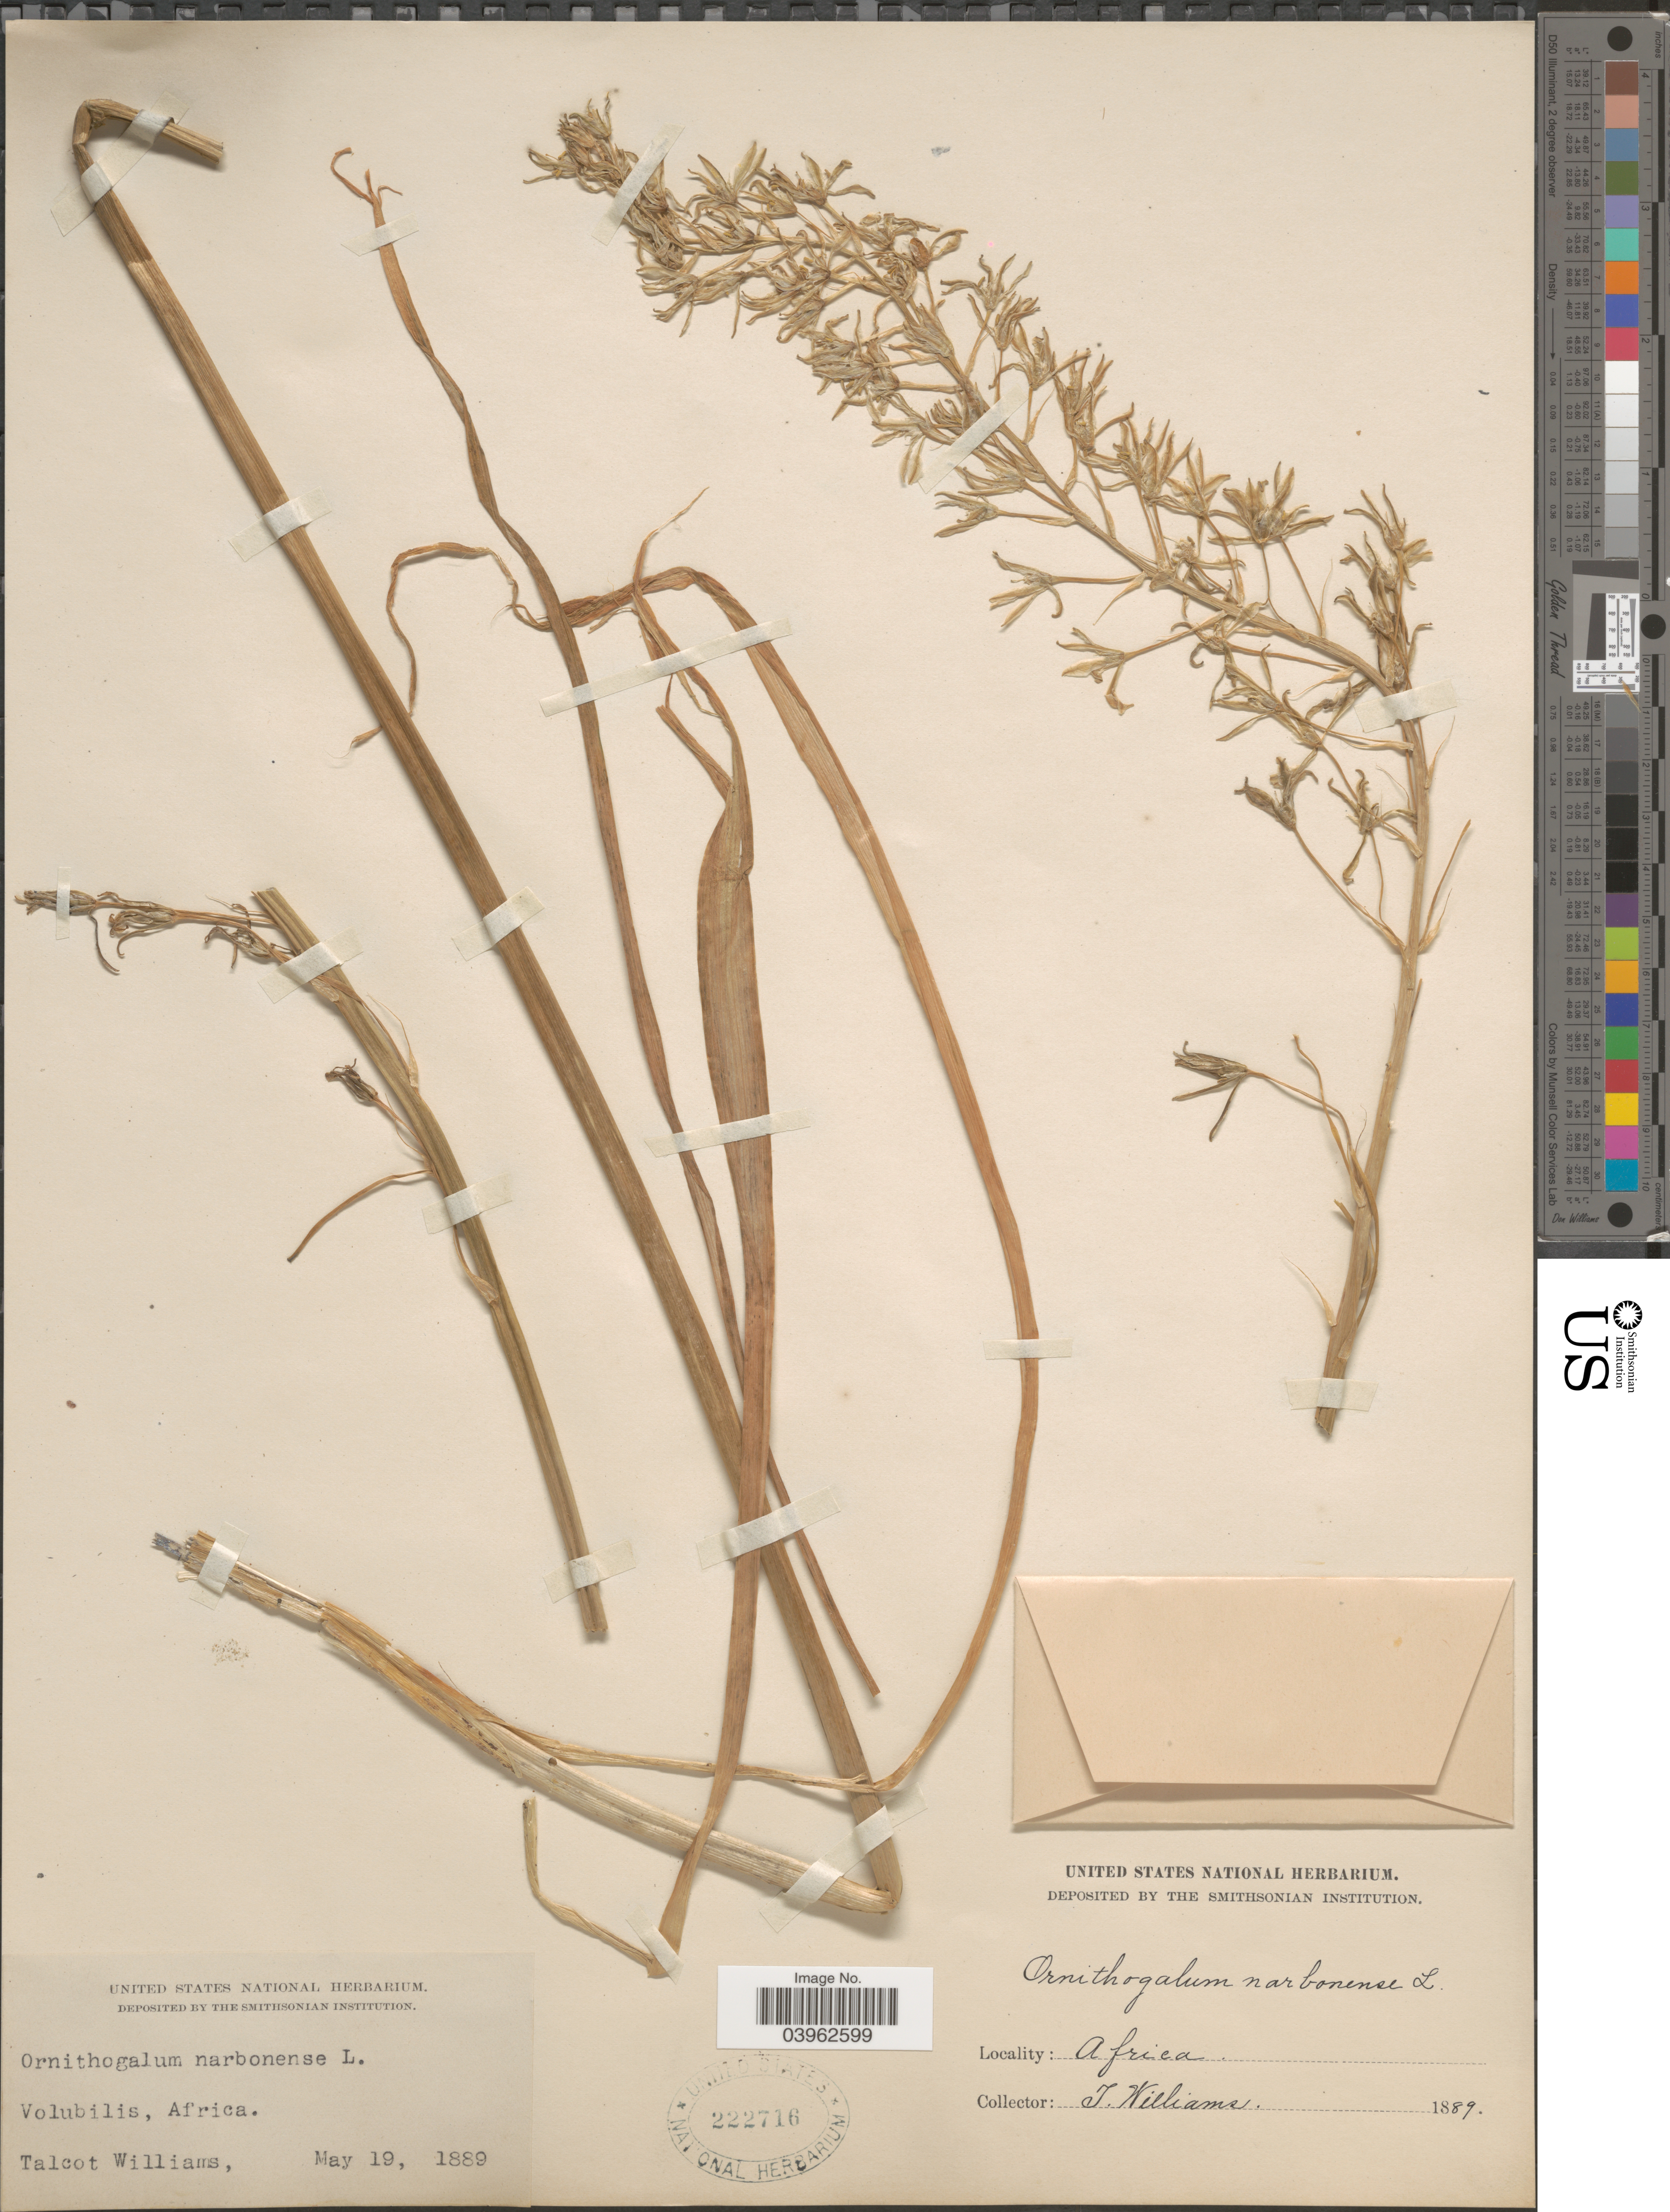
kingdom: Plantae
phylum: Tracheophyta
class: Liliopsida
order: Asparagales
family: Asparagaceae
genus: Ornithogalum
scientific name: Ornithogalum narbonense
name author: L.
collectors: T. Williams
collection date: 1889-05-19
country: Morocco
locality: Volubilis, Africa.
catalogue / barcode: US 222716